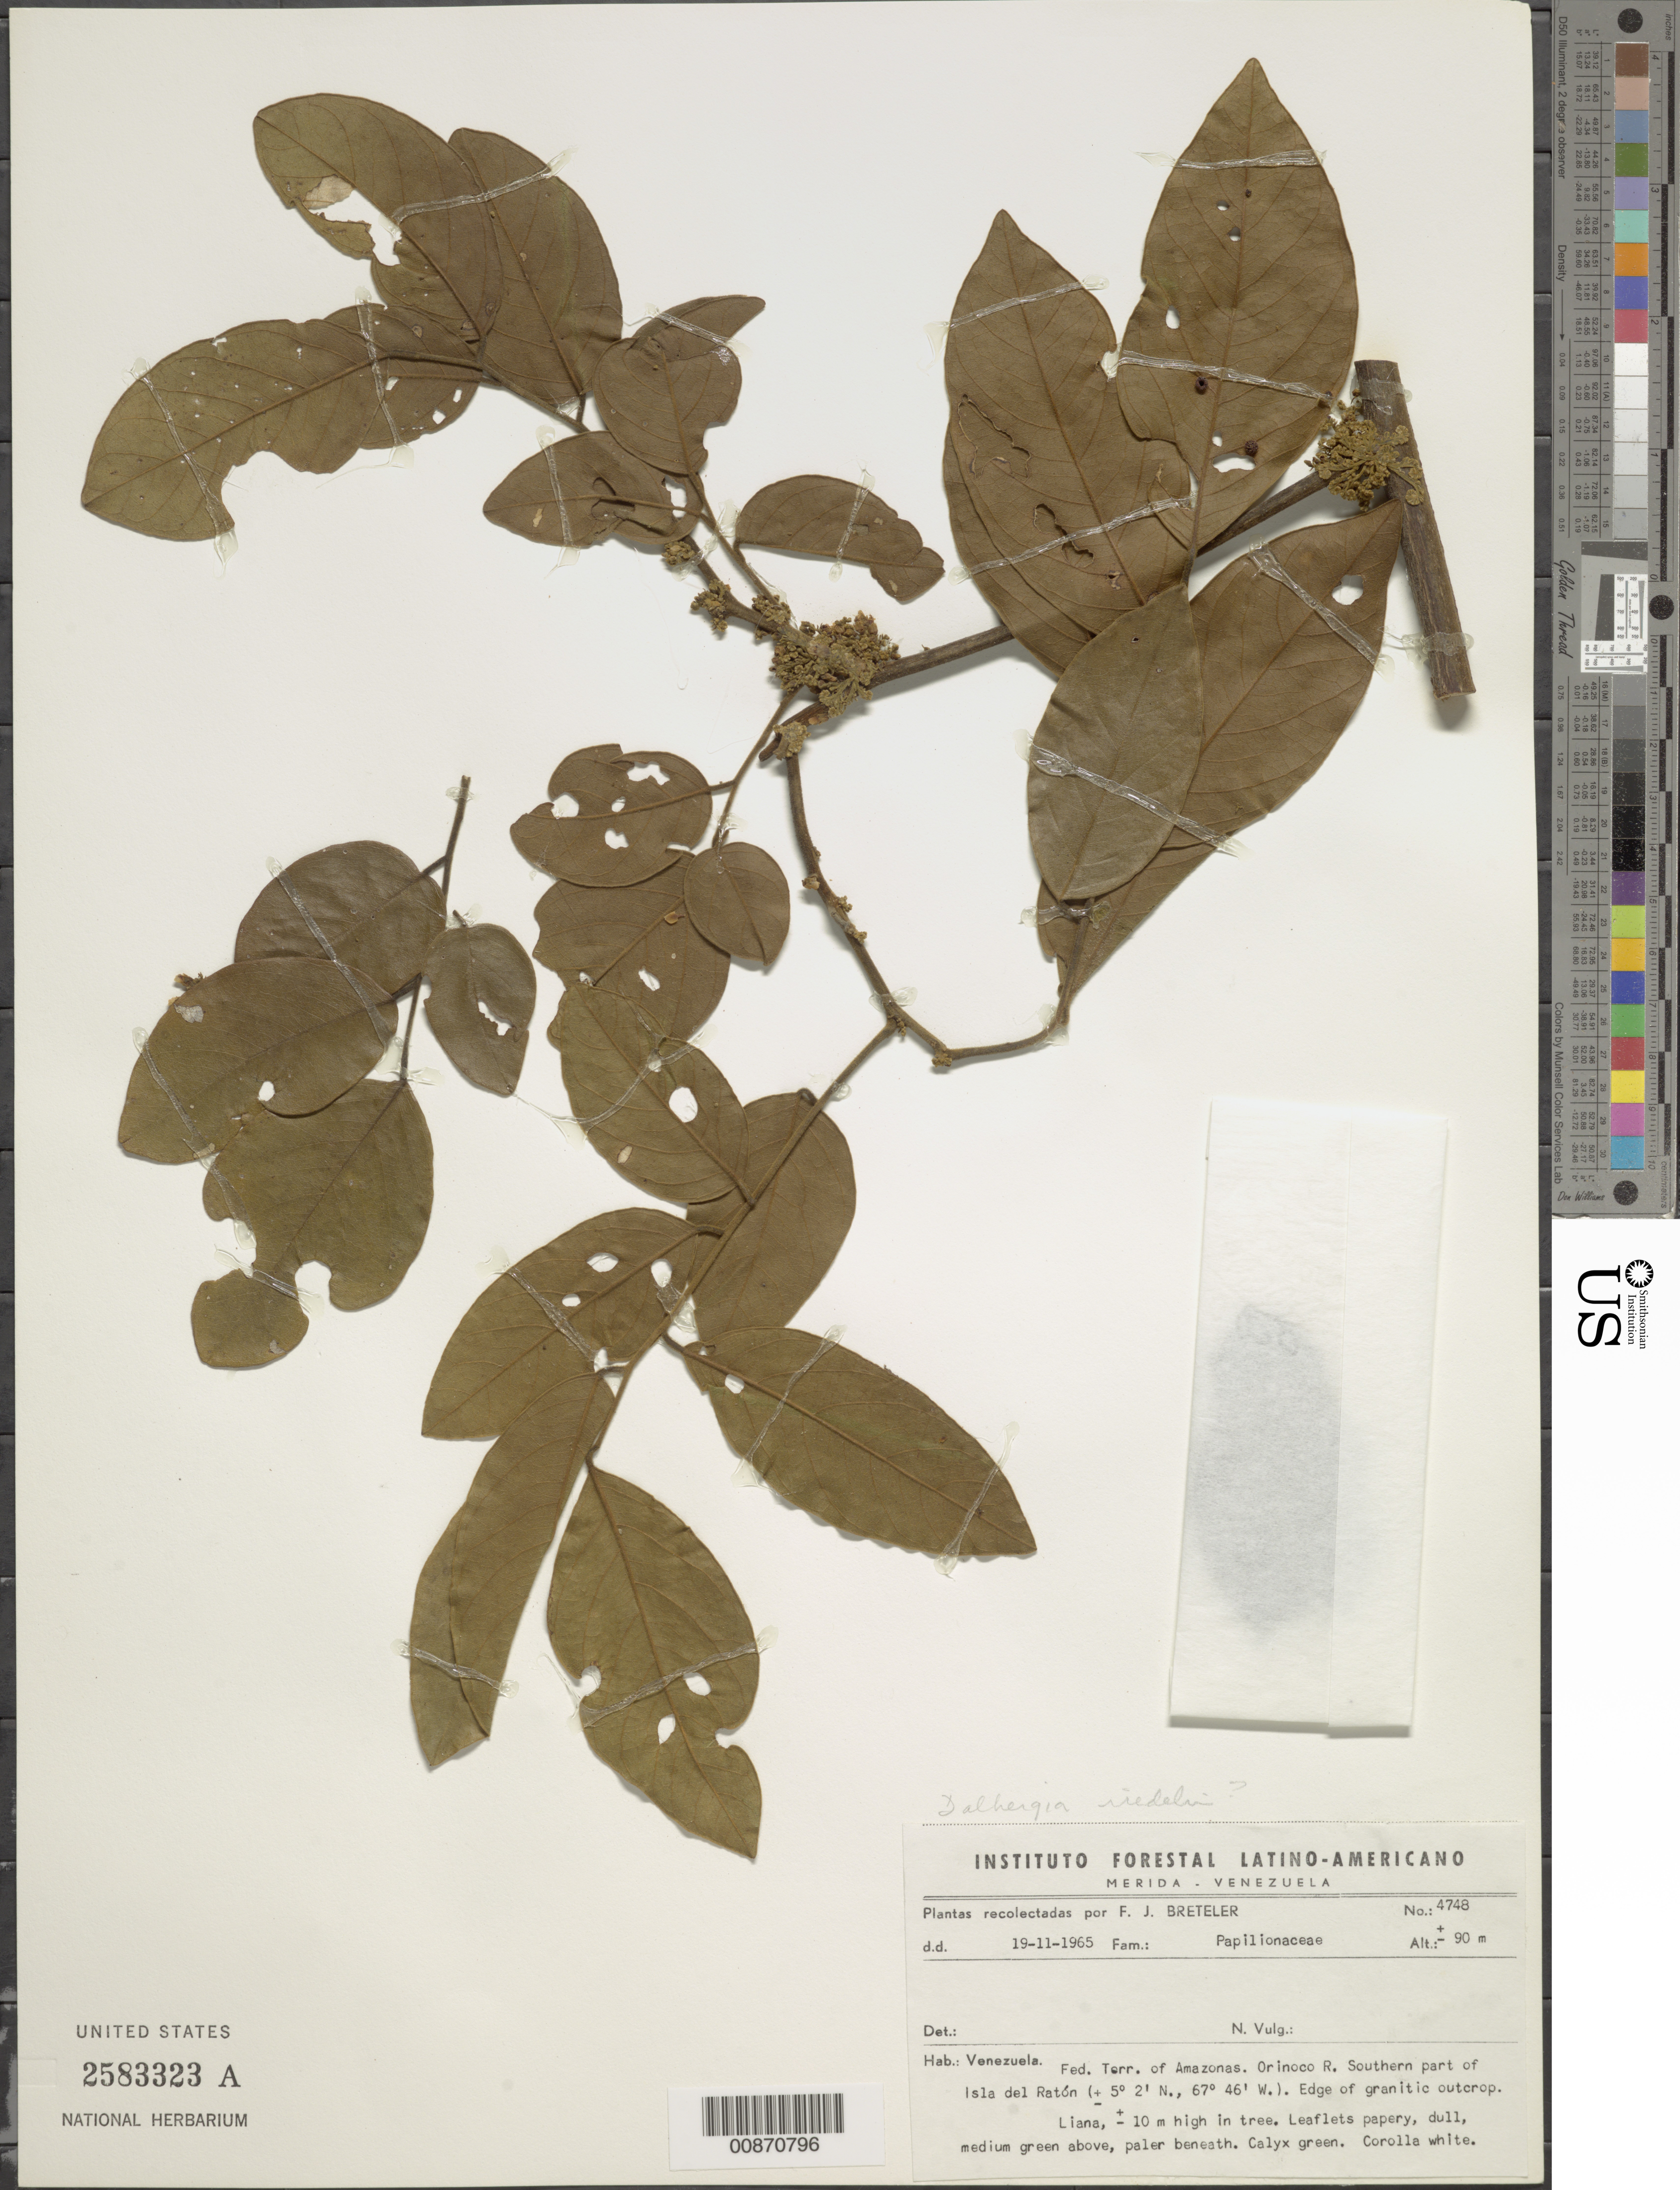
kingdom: Plantae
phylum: Tracheophyta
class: Magnoliopsida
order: Fabales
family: Fabaceae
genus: Dalbergia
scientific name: Dalbergia riedelii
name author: (Benth.) Sandwith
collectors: F. J. Breteler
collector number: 4748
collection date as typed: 19-Nov-65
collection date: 1965-11-19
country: Venezuela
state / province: Amazonas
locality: Orinoco R., southern part of Isla del Ratón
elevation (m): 90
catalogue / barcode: US 2583323A